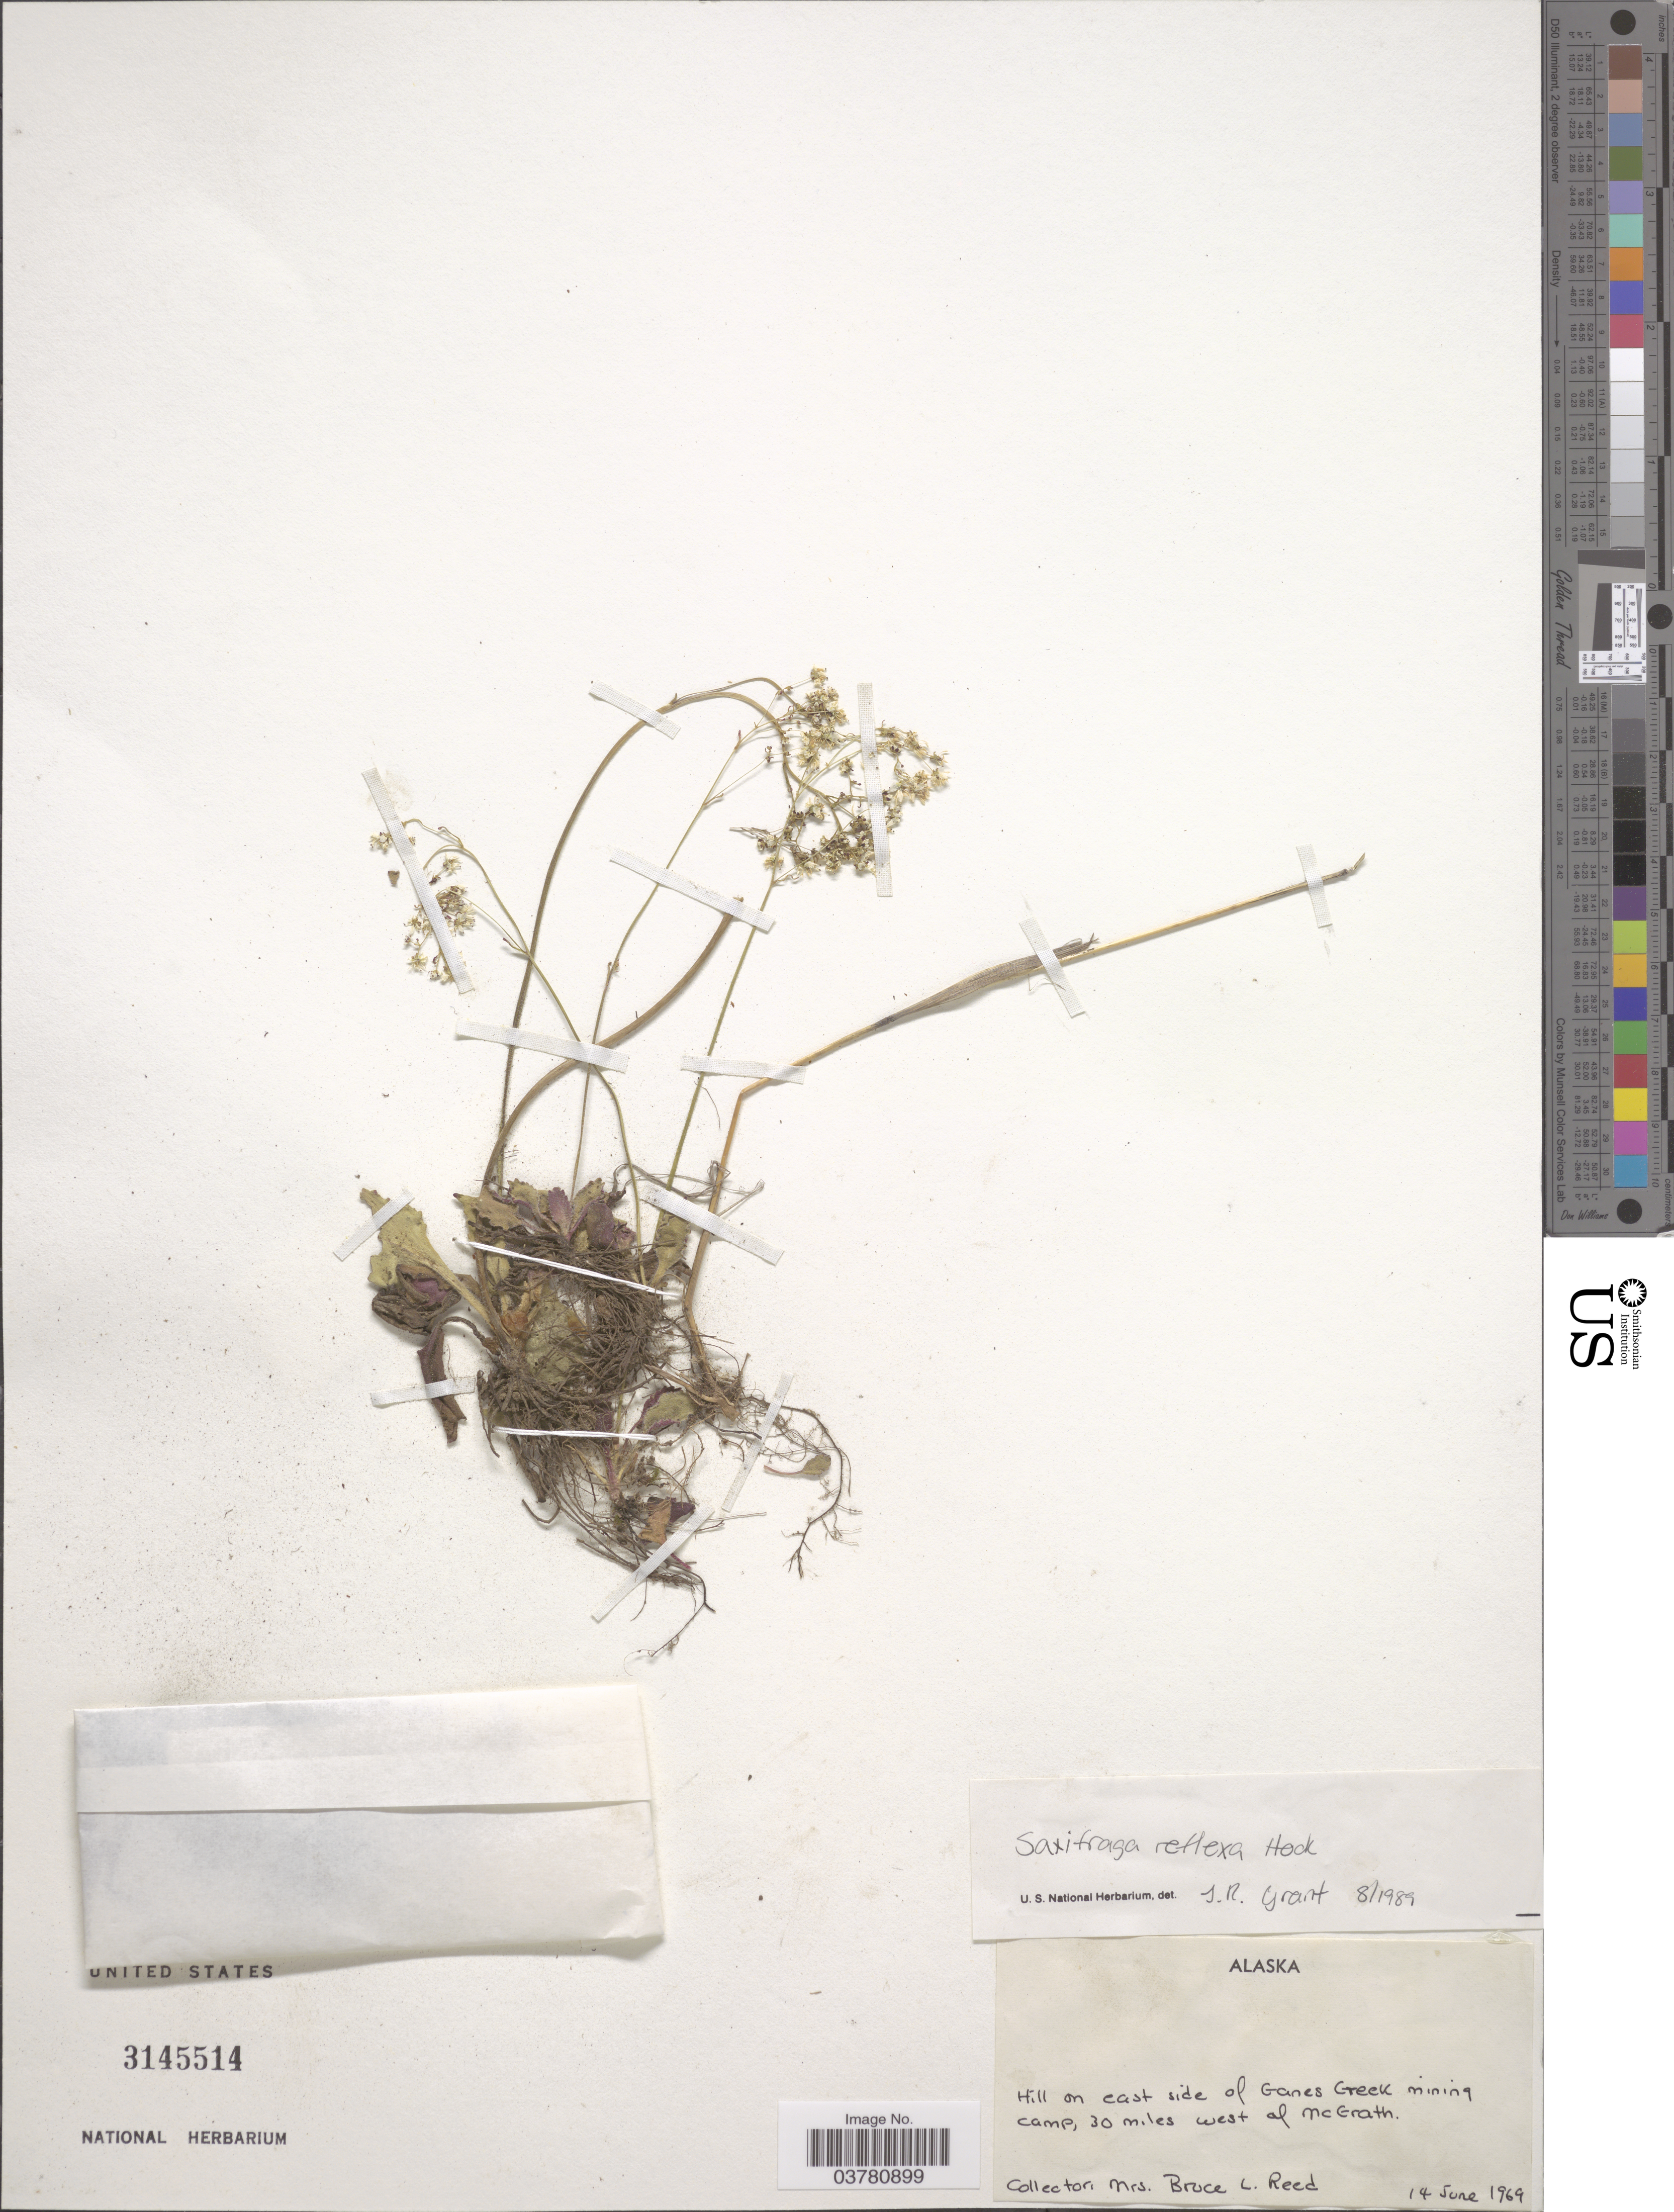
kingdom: Plantae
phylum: Tracheophyta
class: Magnoliopsida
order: Saxifragales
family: Saxifragaceae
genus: Micranthes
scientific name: Micranthes reflexa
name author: (Hook.) Small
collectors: B. Reed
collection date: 1969-06-14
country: United States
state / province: Alaska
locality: Hill on east side of Ganes Creek mining camp, 30 miles west of McGrath.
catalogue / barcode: US 3145514